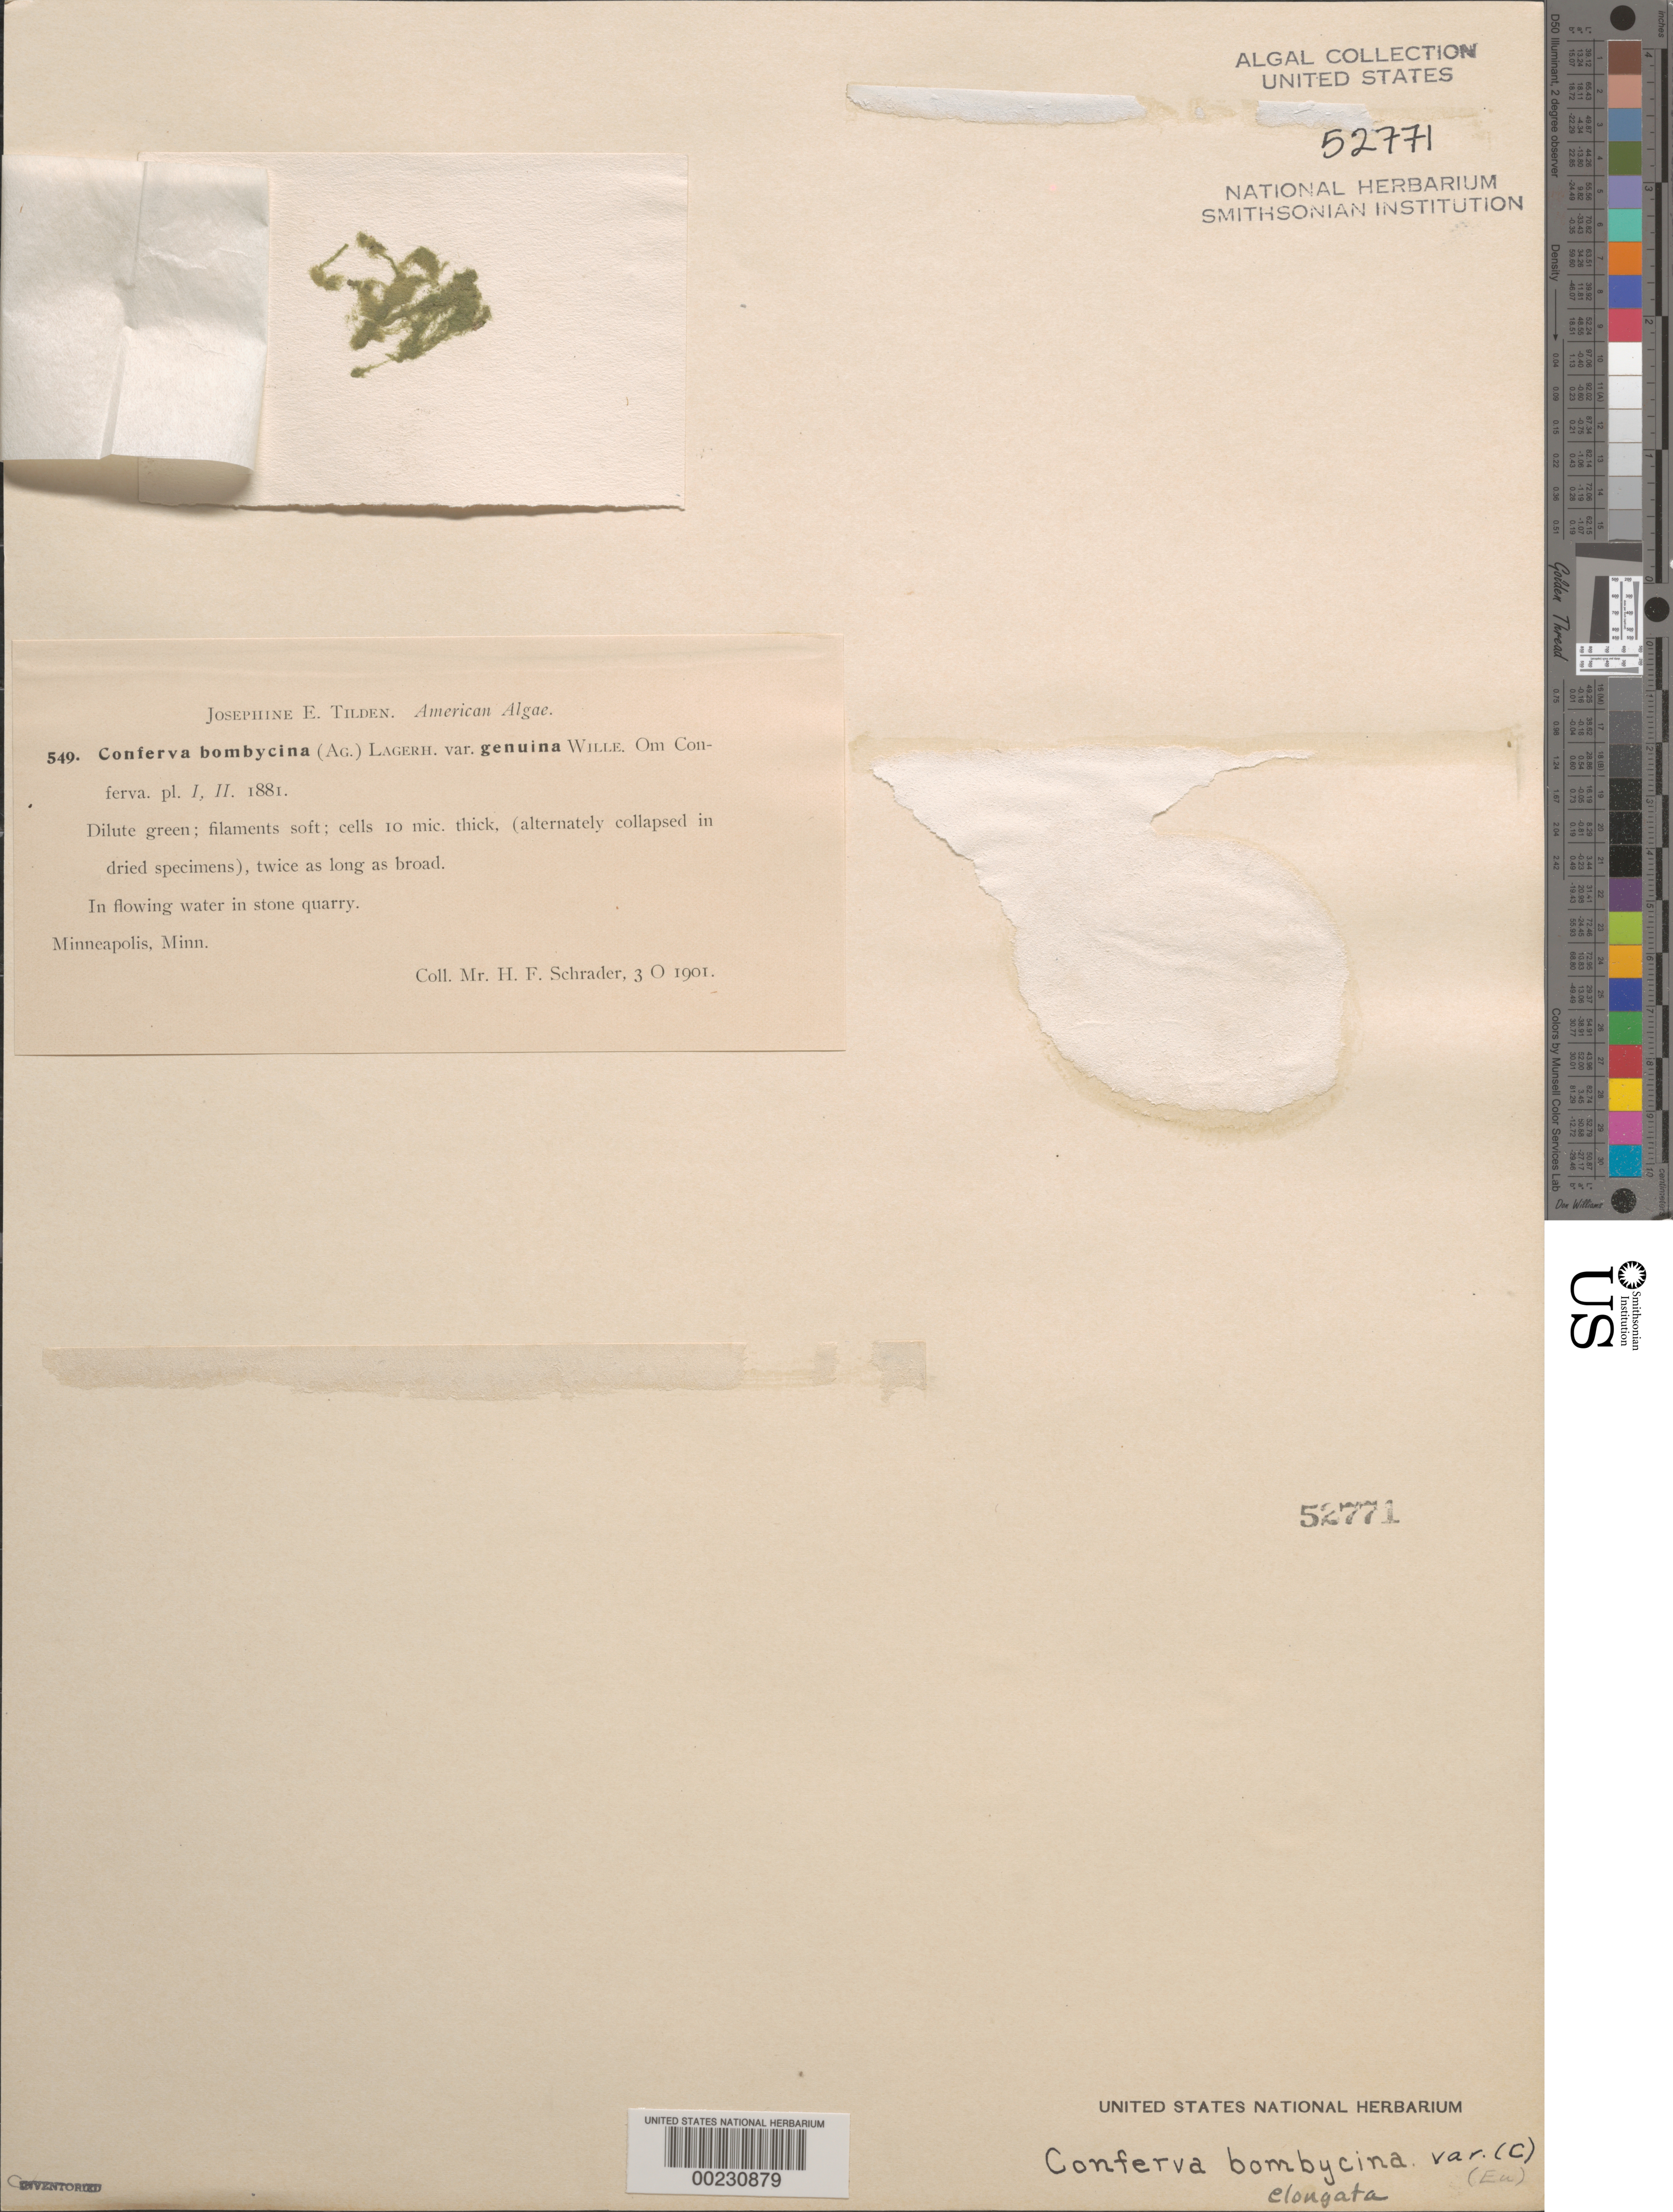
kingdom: Chromista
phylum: Ochrophyta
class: Xanthophyceae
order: Tribonematales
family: Tribonemataceae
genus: Tribonema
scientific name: Tribonema bombycina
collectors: H. F. Schrader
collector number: JET 549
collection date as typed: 03 Oct 1901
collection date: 1901-10-03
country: United States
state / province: Minnesota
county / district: Hennepin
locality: Minneapolis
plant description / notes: Tilden, American Algae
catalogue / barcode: US 52771